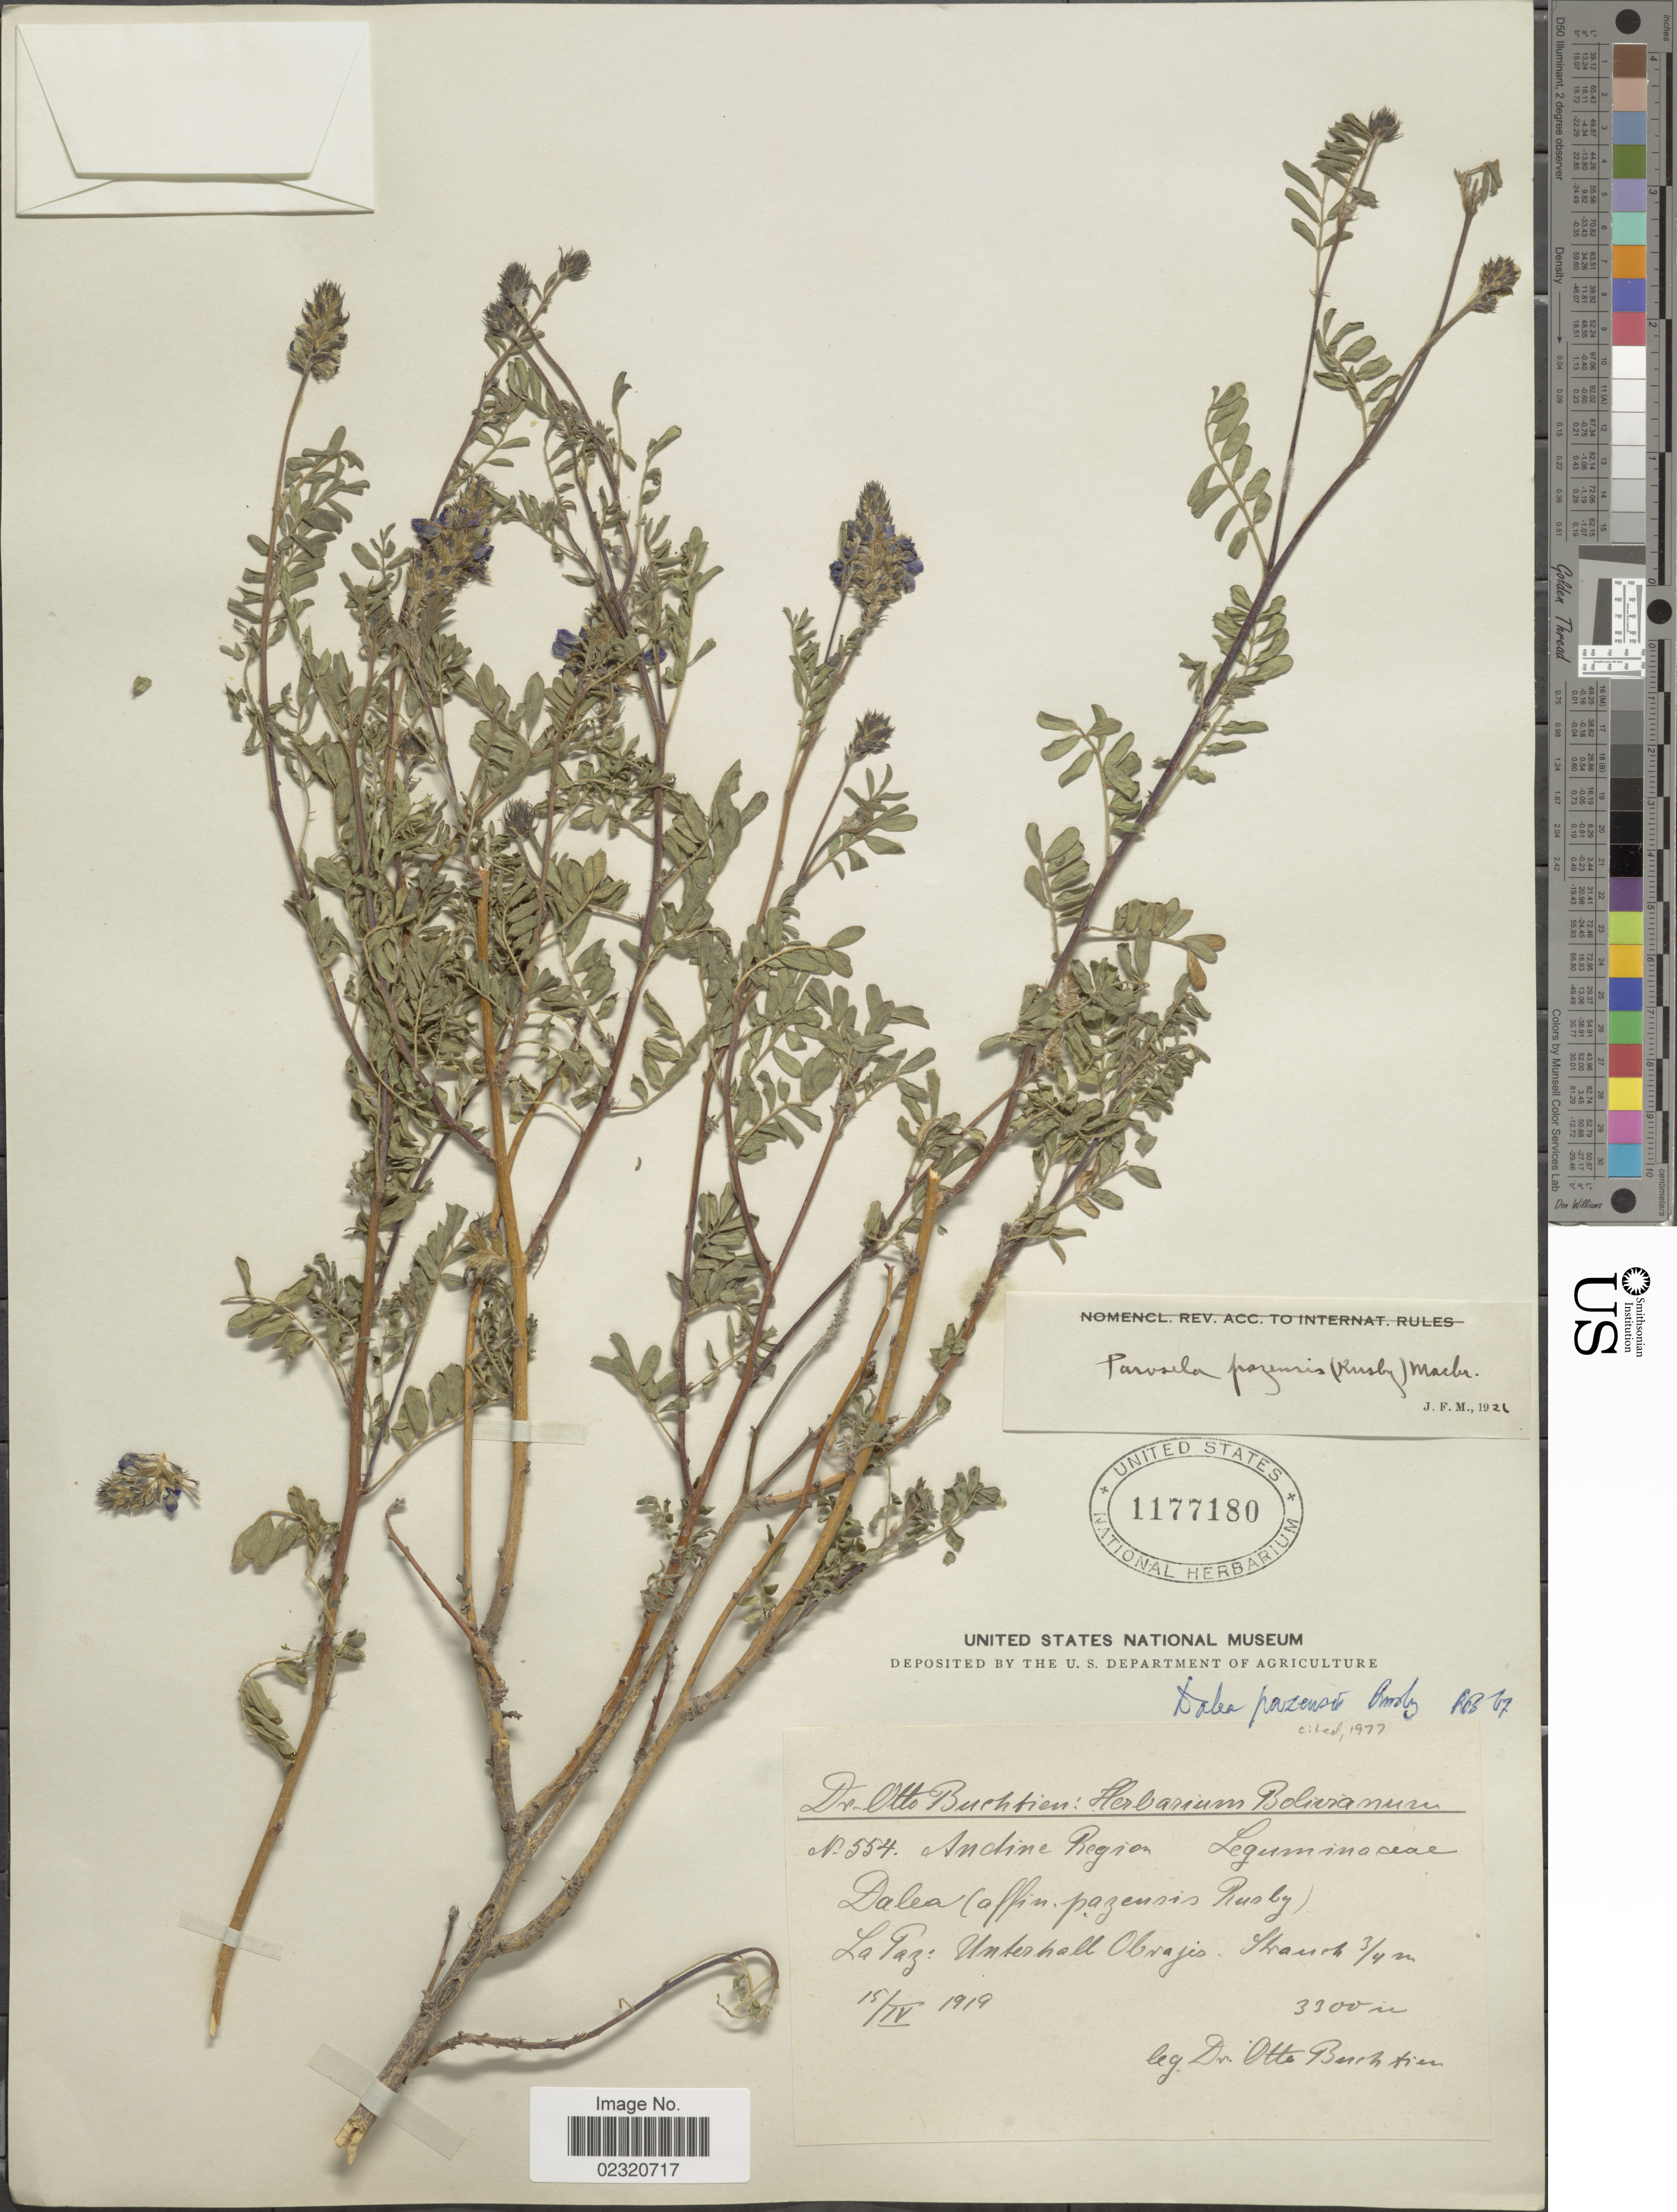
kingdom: Plantae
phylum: Tracheophyta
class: Magnoliopsida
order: Fabales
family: Fabaceae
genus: Dalea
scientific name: Dalea pazensis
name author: Rusby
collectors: O. Buchtien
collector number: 554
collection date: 1919-04-15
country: Bolivia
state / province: La Paz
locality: Unterhall Obrajes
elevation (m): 3300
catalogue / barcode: US 1177180